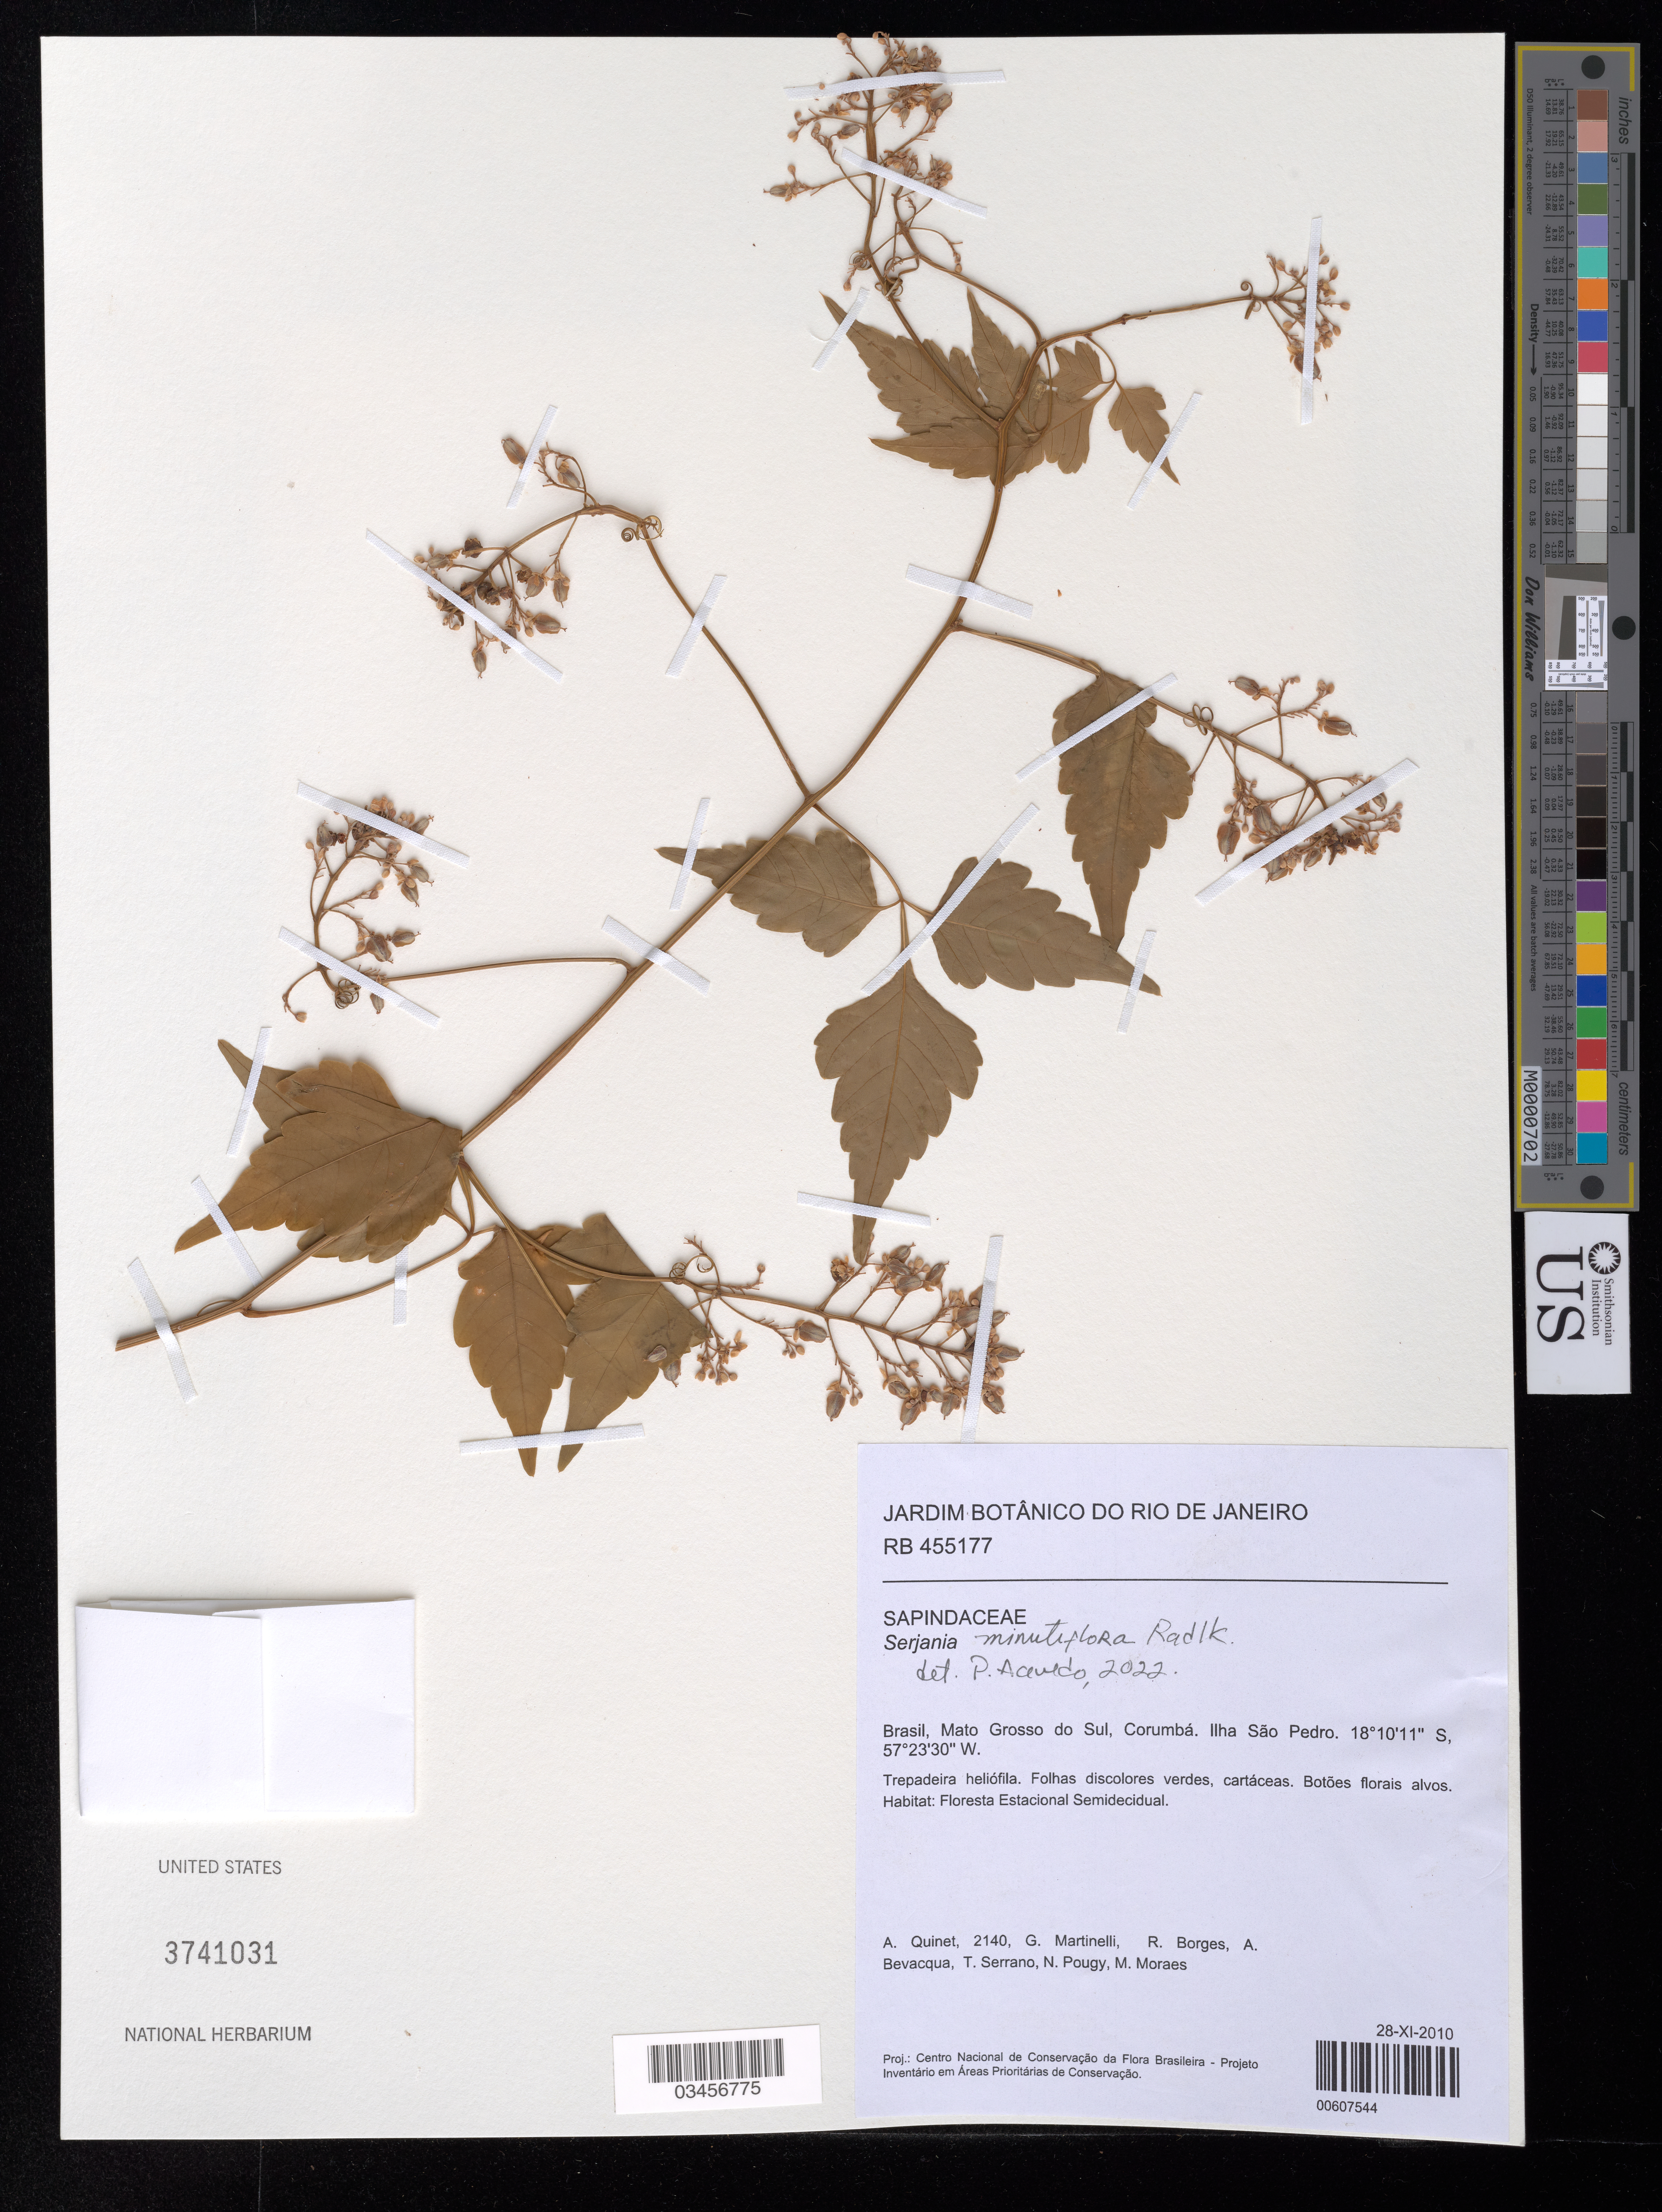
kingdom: Plantae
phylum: Tracheophyta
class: Magnoliopsida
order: Sapindales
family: Sapindaceae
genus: Serjania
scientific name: Serjania minutiflora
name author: Radlk.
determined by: Acevedo-Rodríguez, P., (BOT), Smithsonian Institution - National Museum of Natural History (UNITED STATES)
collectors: A. Quinet, G. Martinelli, R. Borges, A. Bevacqua, T. Serrano, N. Pougy & M. Moraes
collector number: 2140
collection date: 2010-11-26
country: Brazil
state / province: Mato Grosso do Sul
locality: Corumbá. Ilha São Pedro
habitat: Floresta estacional semidecidual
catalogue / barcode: US 3741031